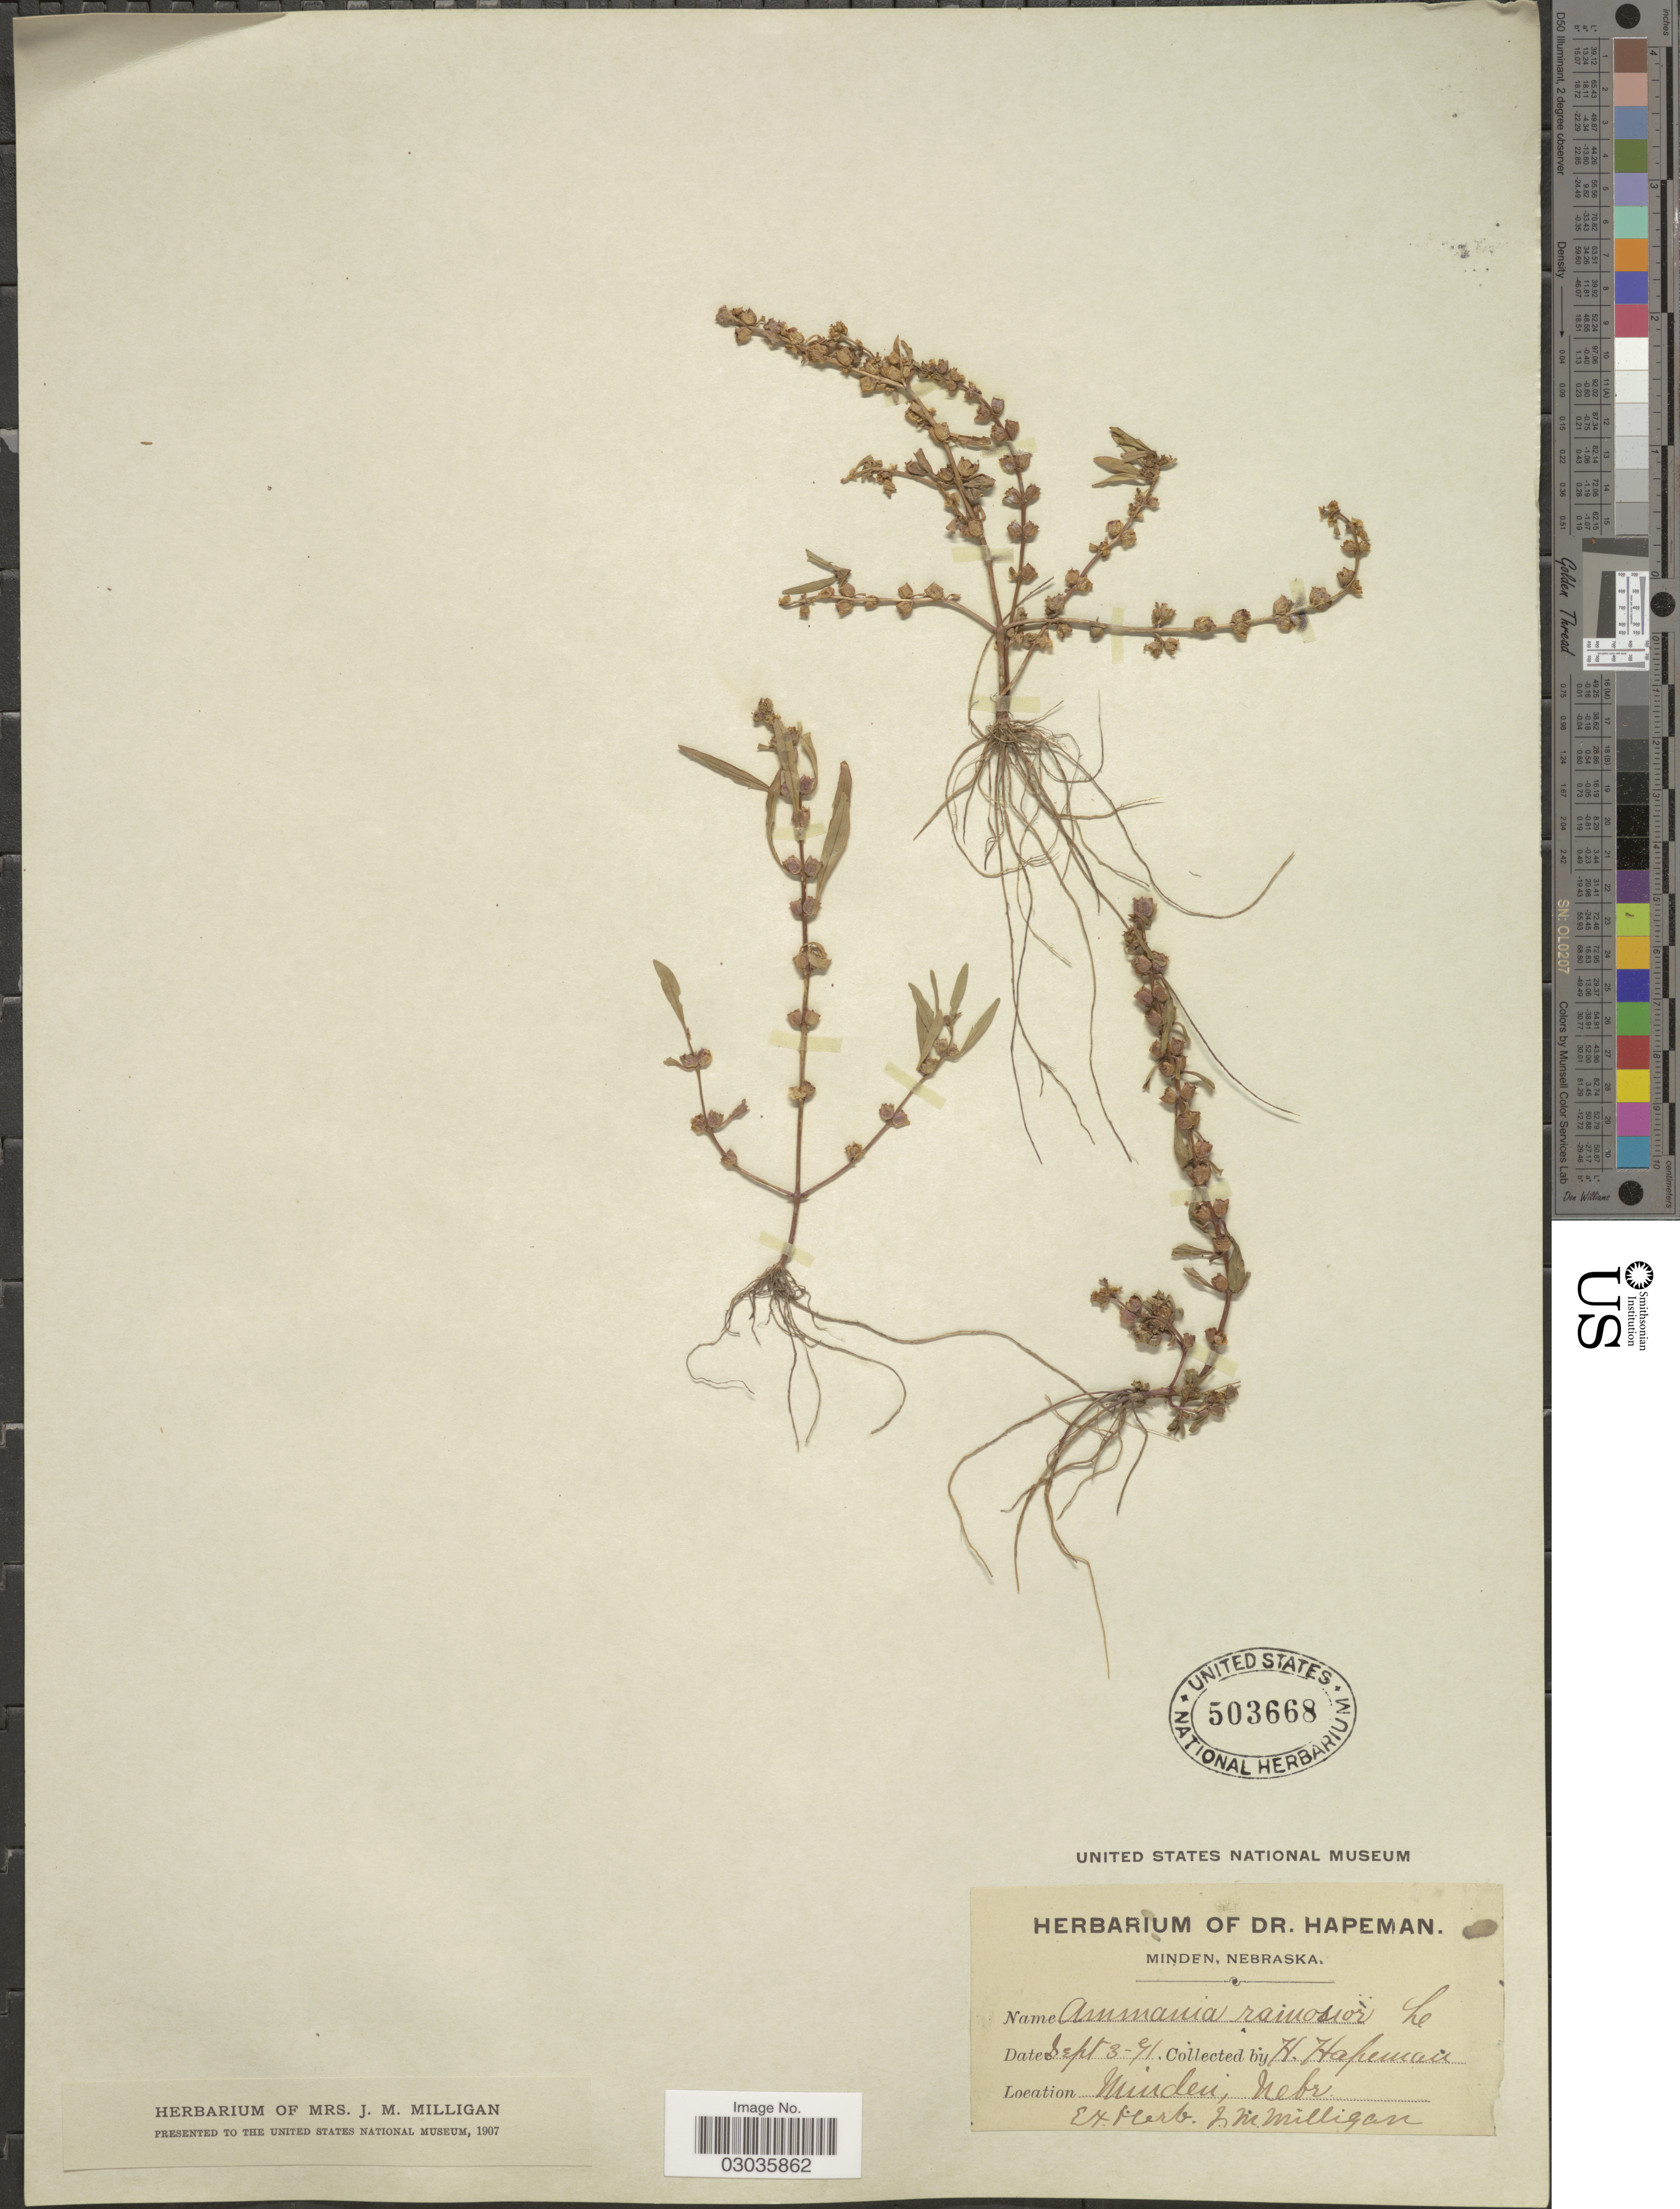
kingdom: Plantae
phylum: Tracheophyta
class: Magnoliopsida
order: Myrtales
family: Lythraceae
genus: Rotala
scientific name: Rotala ramosior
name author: (L.) Koehne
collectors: H. Hapeman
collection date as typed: Transcribed d/m/y: 3/9/71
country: United States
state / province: Nebraska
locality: Minden, Nebr.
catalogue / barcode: US 503668